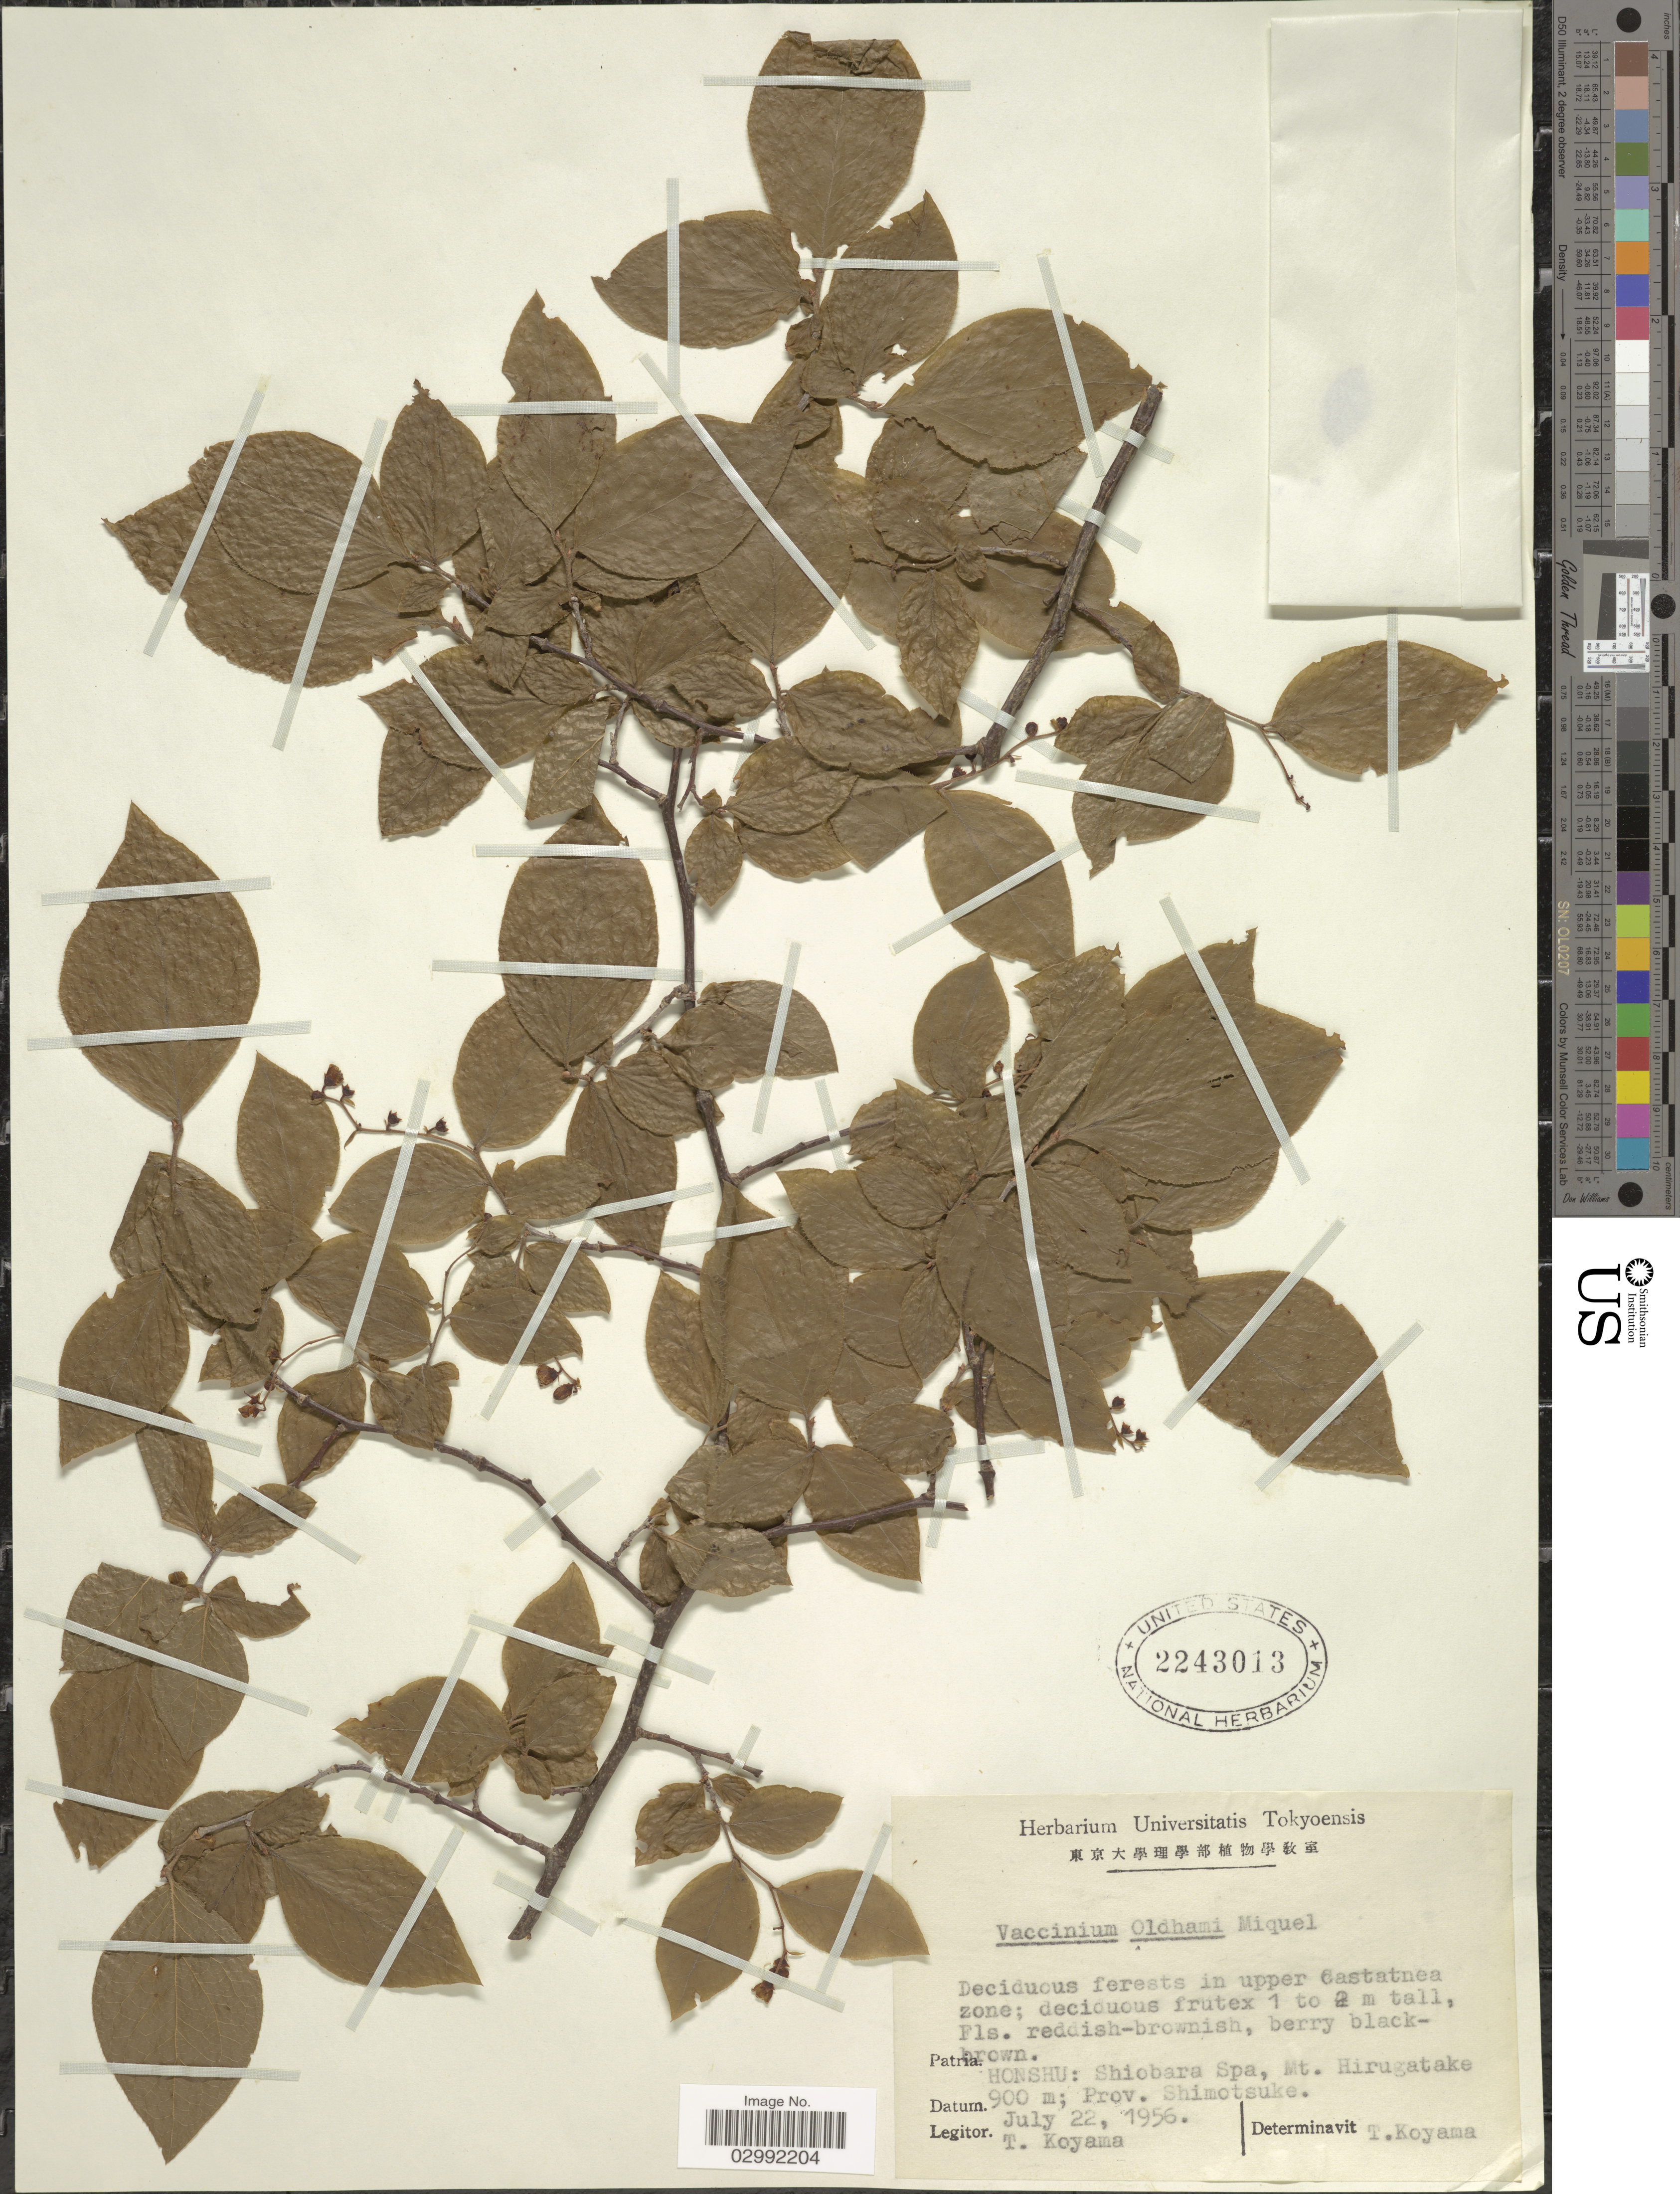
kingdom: Plantae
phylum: Tracheophyta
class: Magnoliopsida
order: Ericales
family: Ericaceae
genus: Vaccinium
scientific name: Vaccinium oldhamii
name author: Miq.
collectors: T. Koyama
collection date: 1956-07-22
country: Japan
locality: Honshu: Shiobara Spa, Mt. Hirugatake, Prov. Shimotsuke.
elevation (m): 900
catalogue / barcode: US 2243013